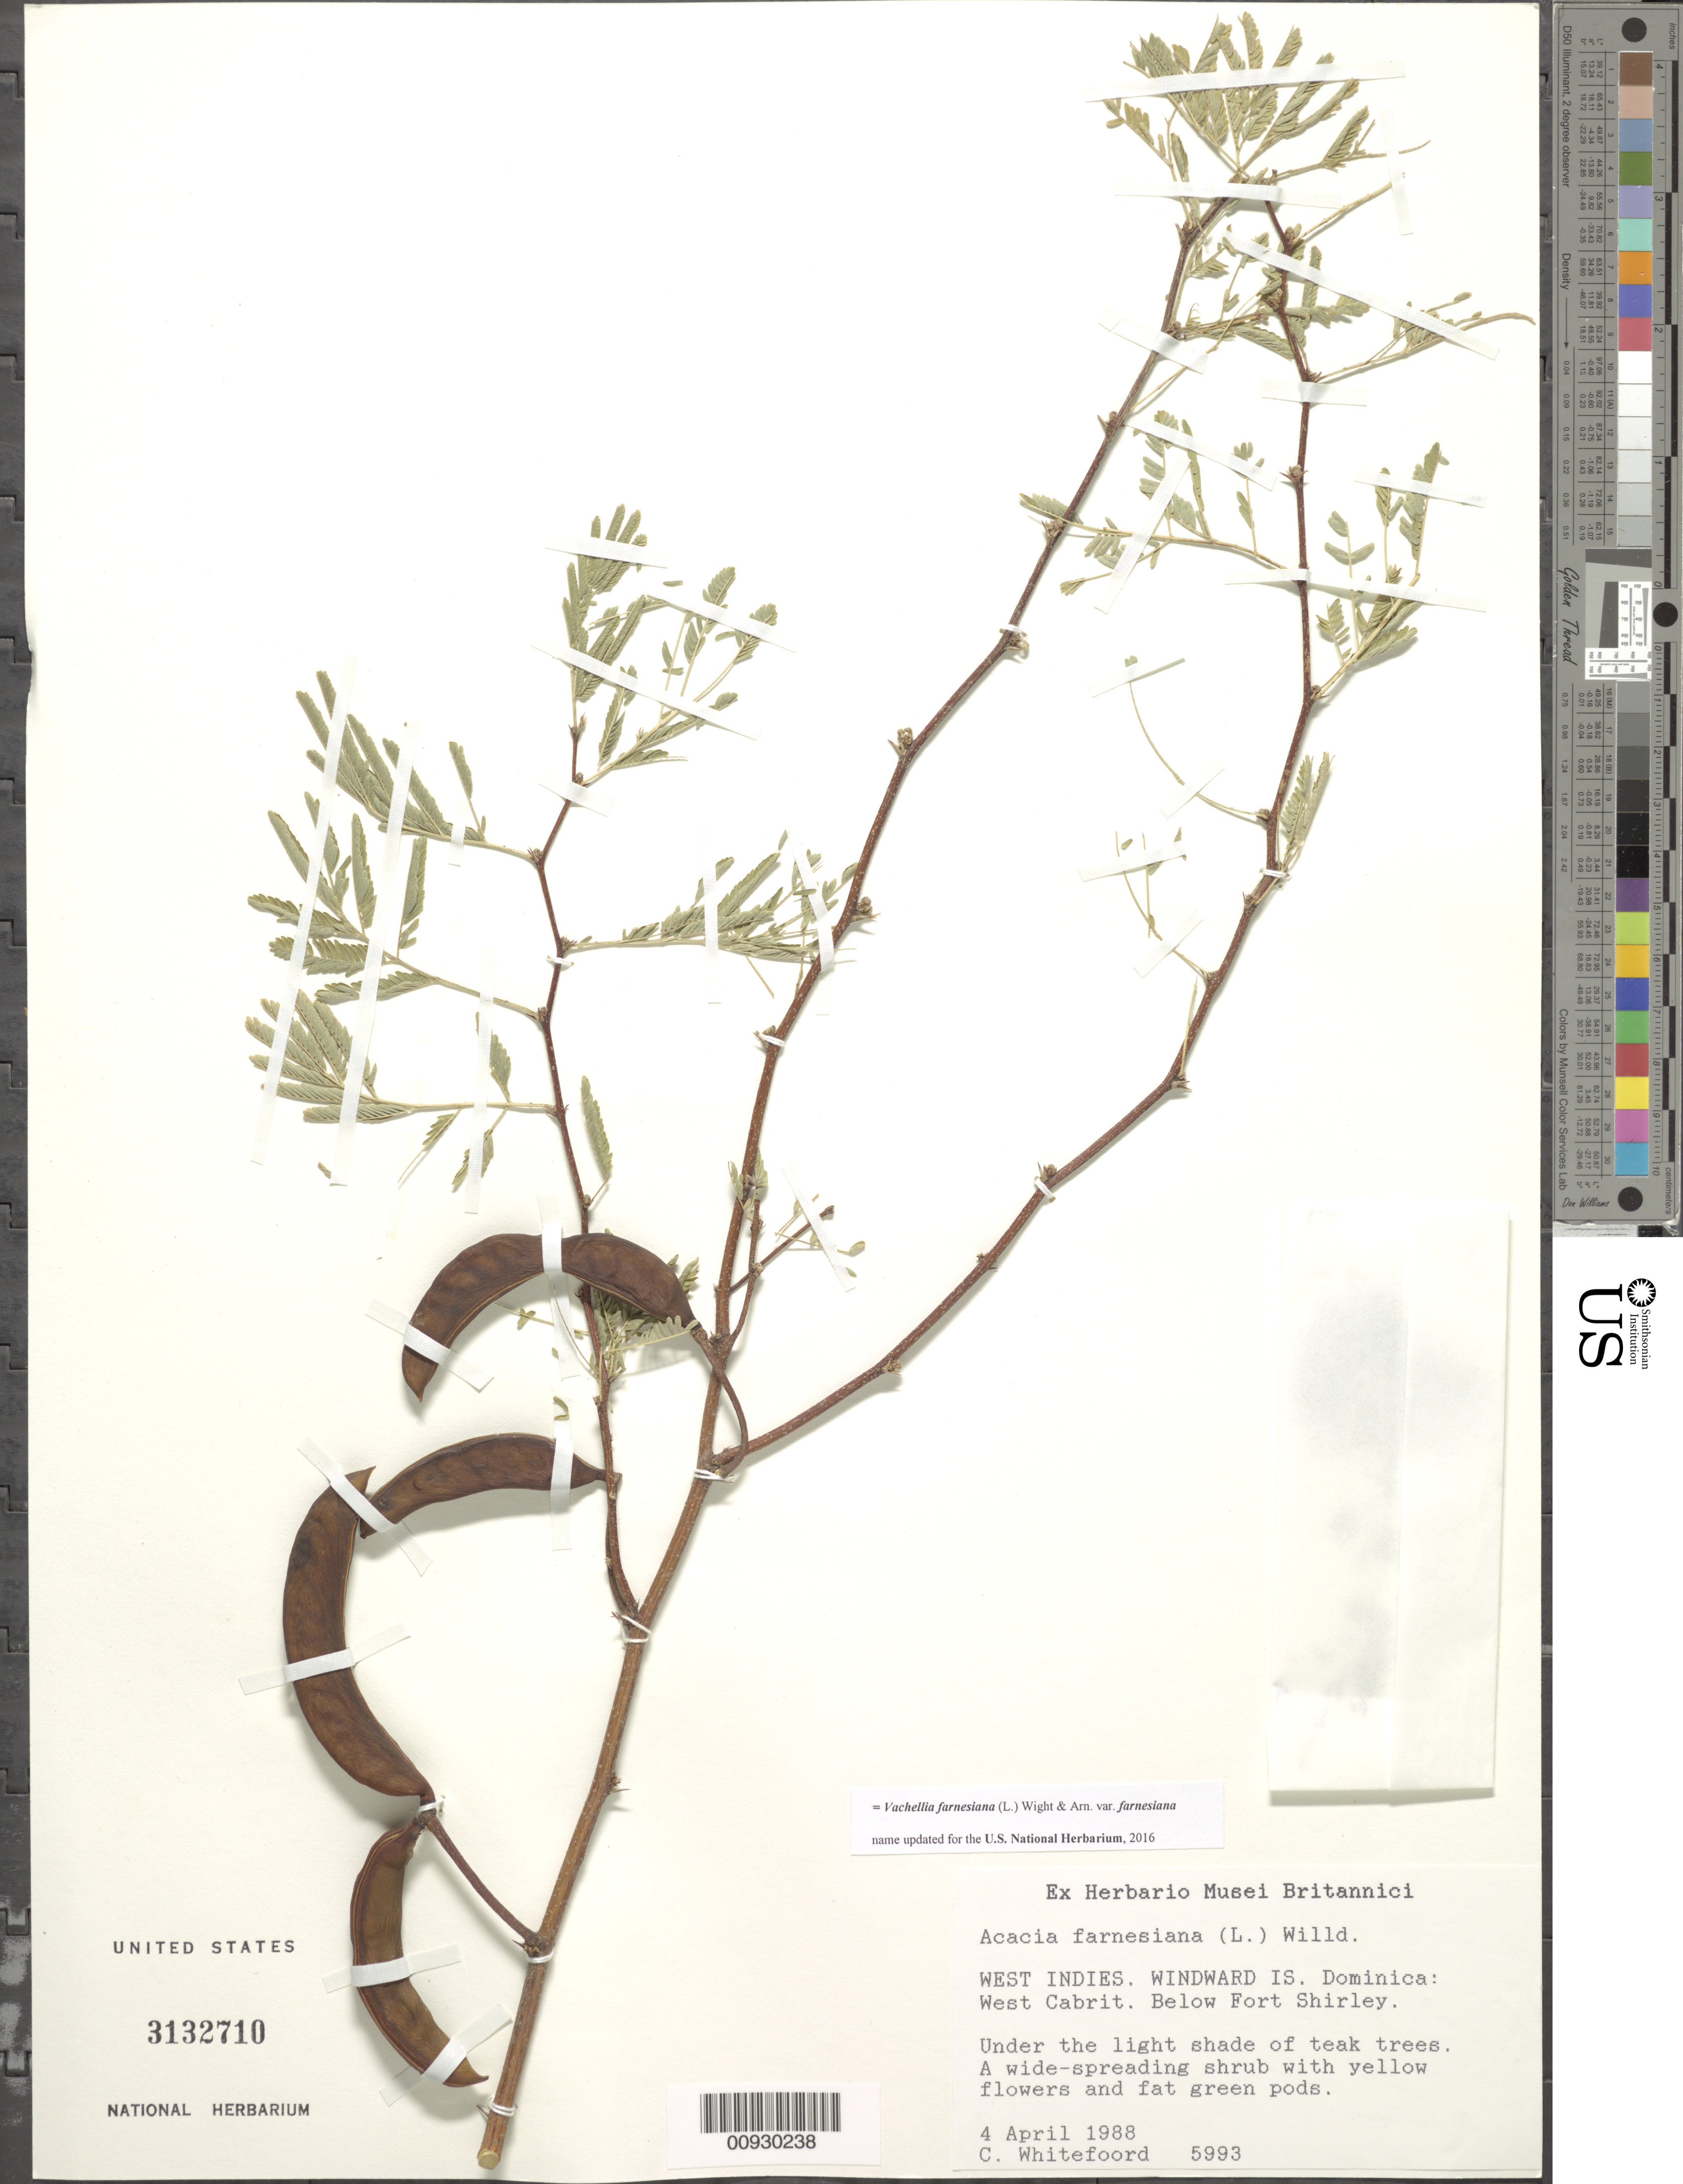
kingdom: Plantae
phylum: Tracheophyta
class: Magnoliopsida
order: Fabales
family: Fabaceae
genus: Vachellia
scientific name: Vachellia farnesiana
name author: (L.) Wight & Arn.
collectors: C. Whitefoord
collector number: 5993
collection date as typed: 04 Apr 1988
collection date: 1988-04-04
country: Dominica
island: Dominica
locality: West Cabrit. Below Fort Shirley.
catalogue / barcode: US 3132710